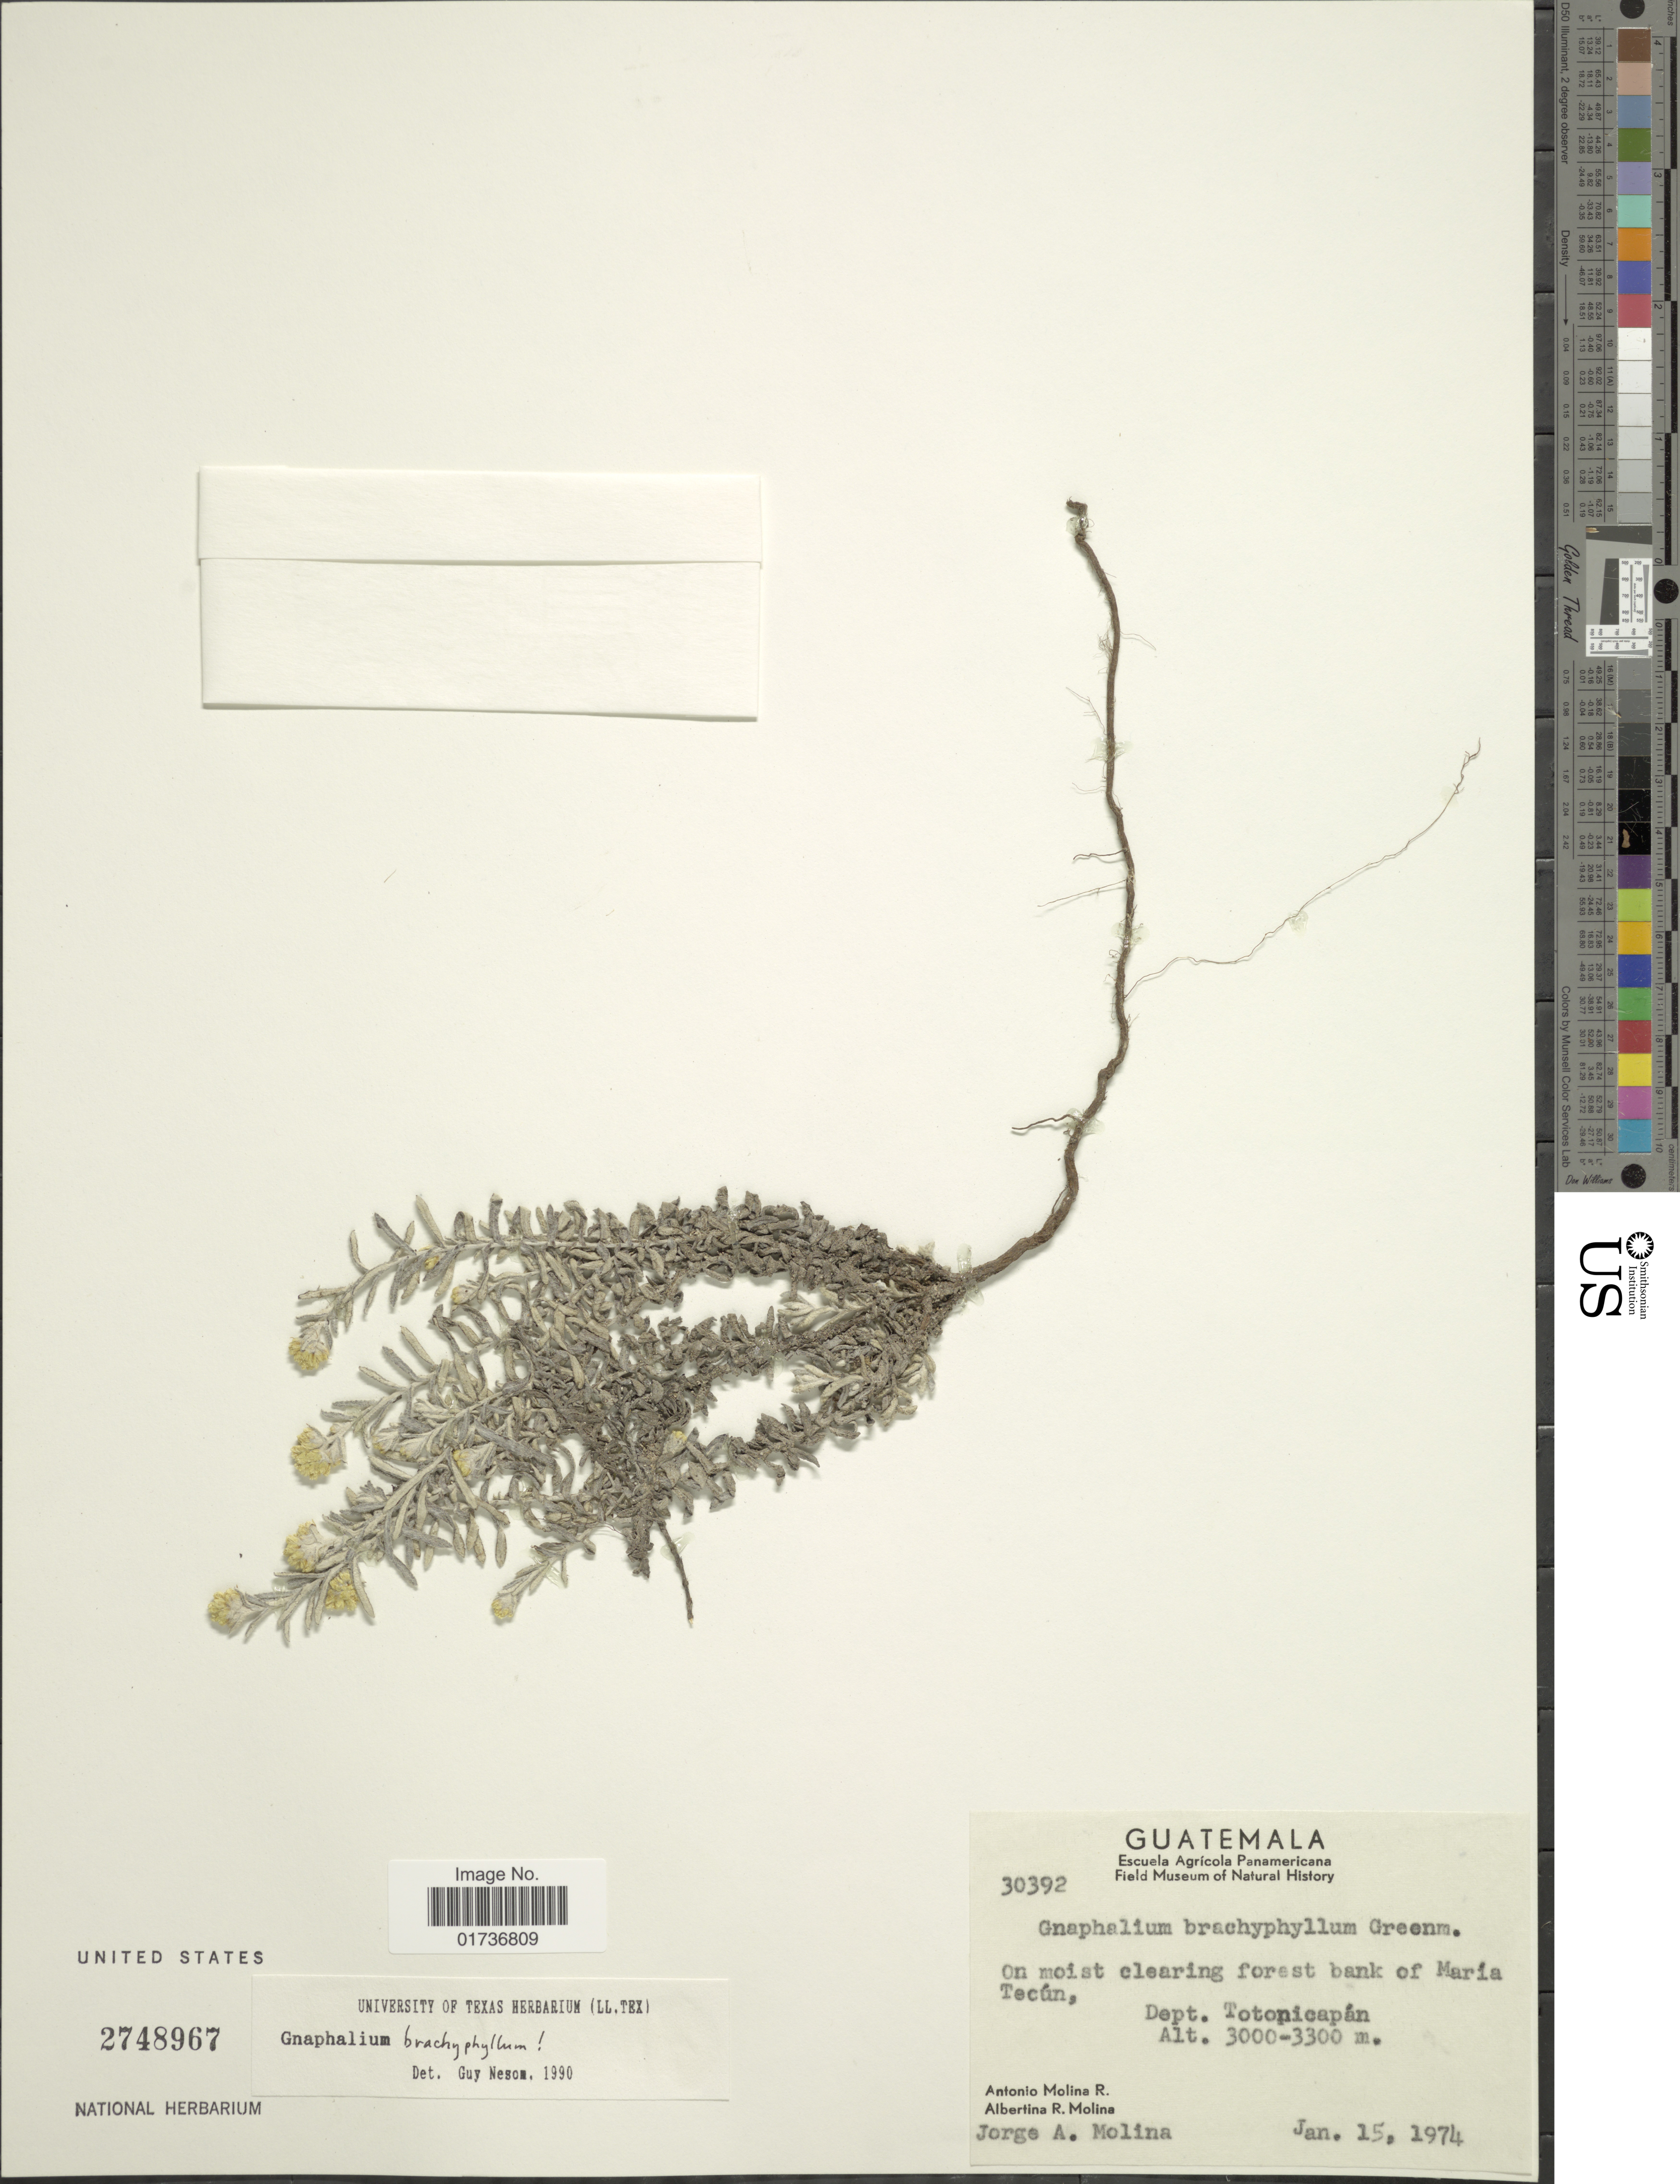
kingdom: Plantae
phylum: Tracheophyta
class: Magnoliopsida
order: Asterales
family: Asteraceae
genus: Gnaphalium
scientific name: Gnaphalium brachyphyllum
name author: Greenm.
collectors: A. Molina R., A. R. Molina & J. A. Molina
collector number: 30392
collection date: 1974-01-15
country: Guatemala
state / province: Totonicapan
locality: On moist clearing forest bank of María Tecún, Dept. Totonicapán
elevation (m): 3000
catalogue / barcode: US 2748967